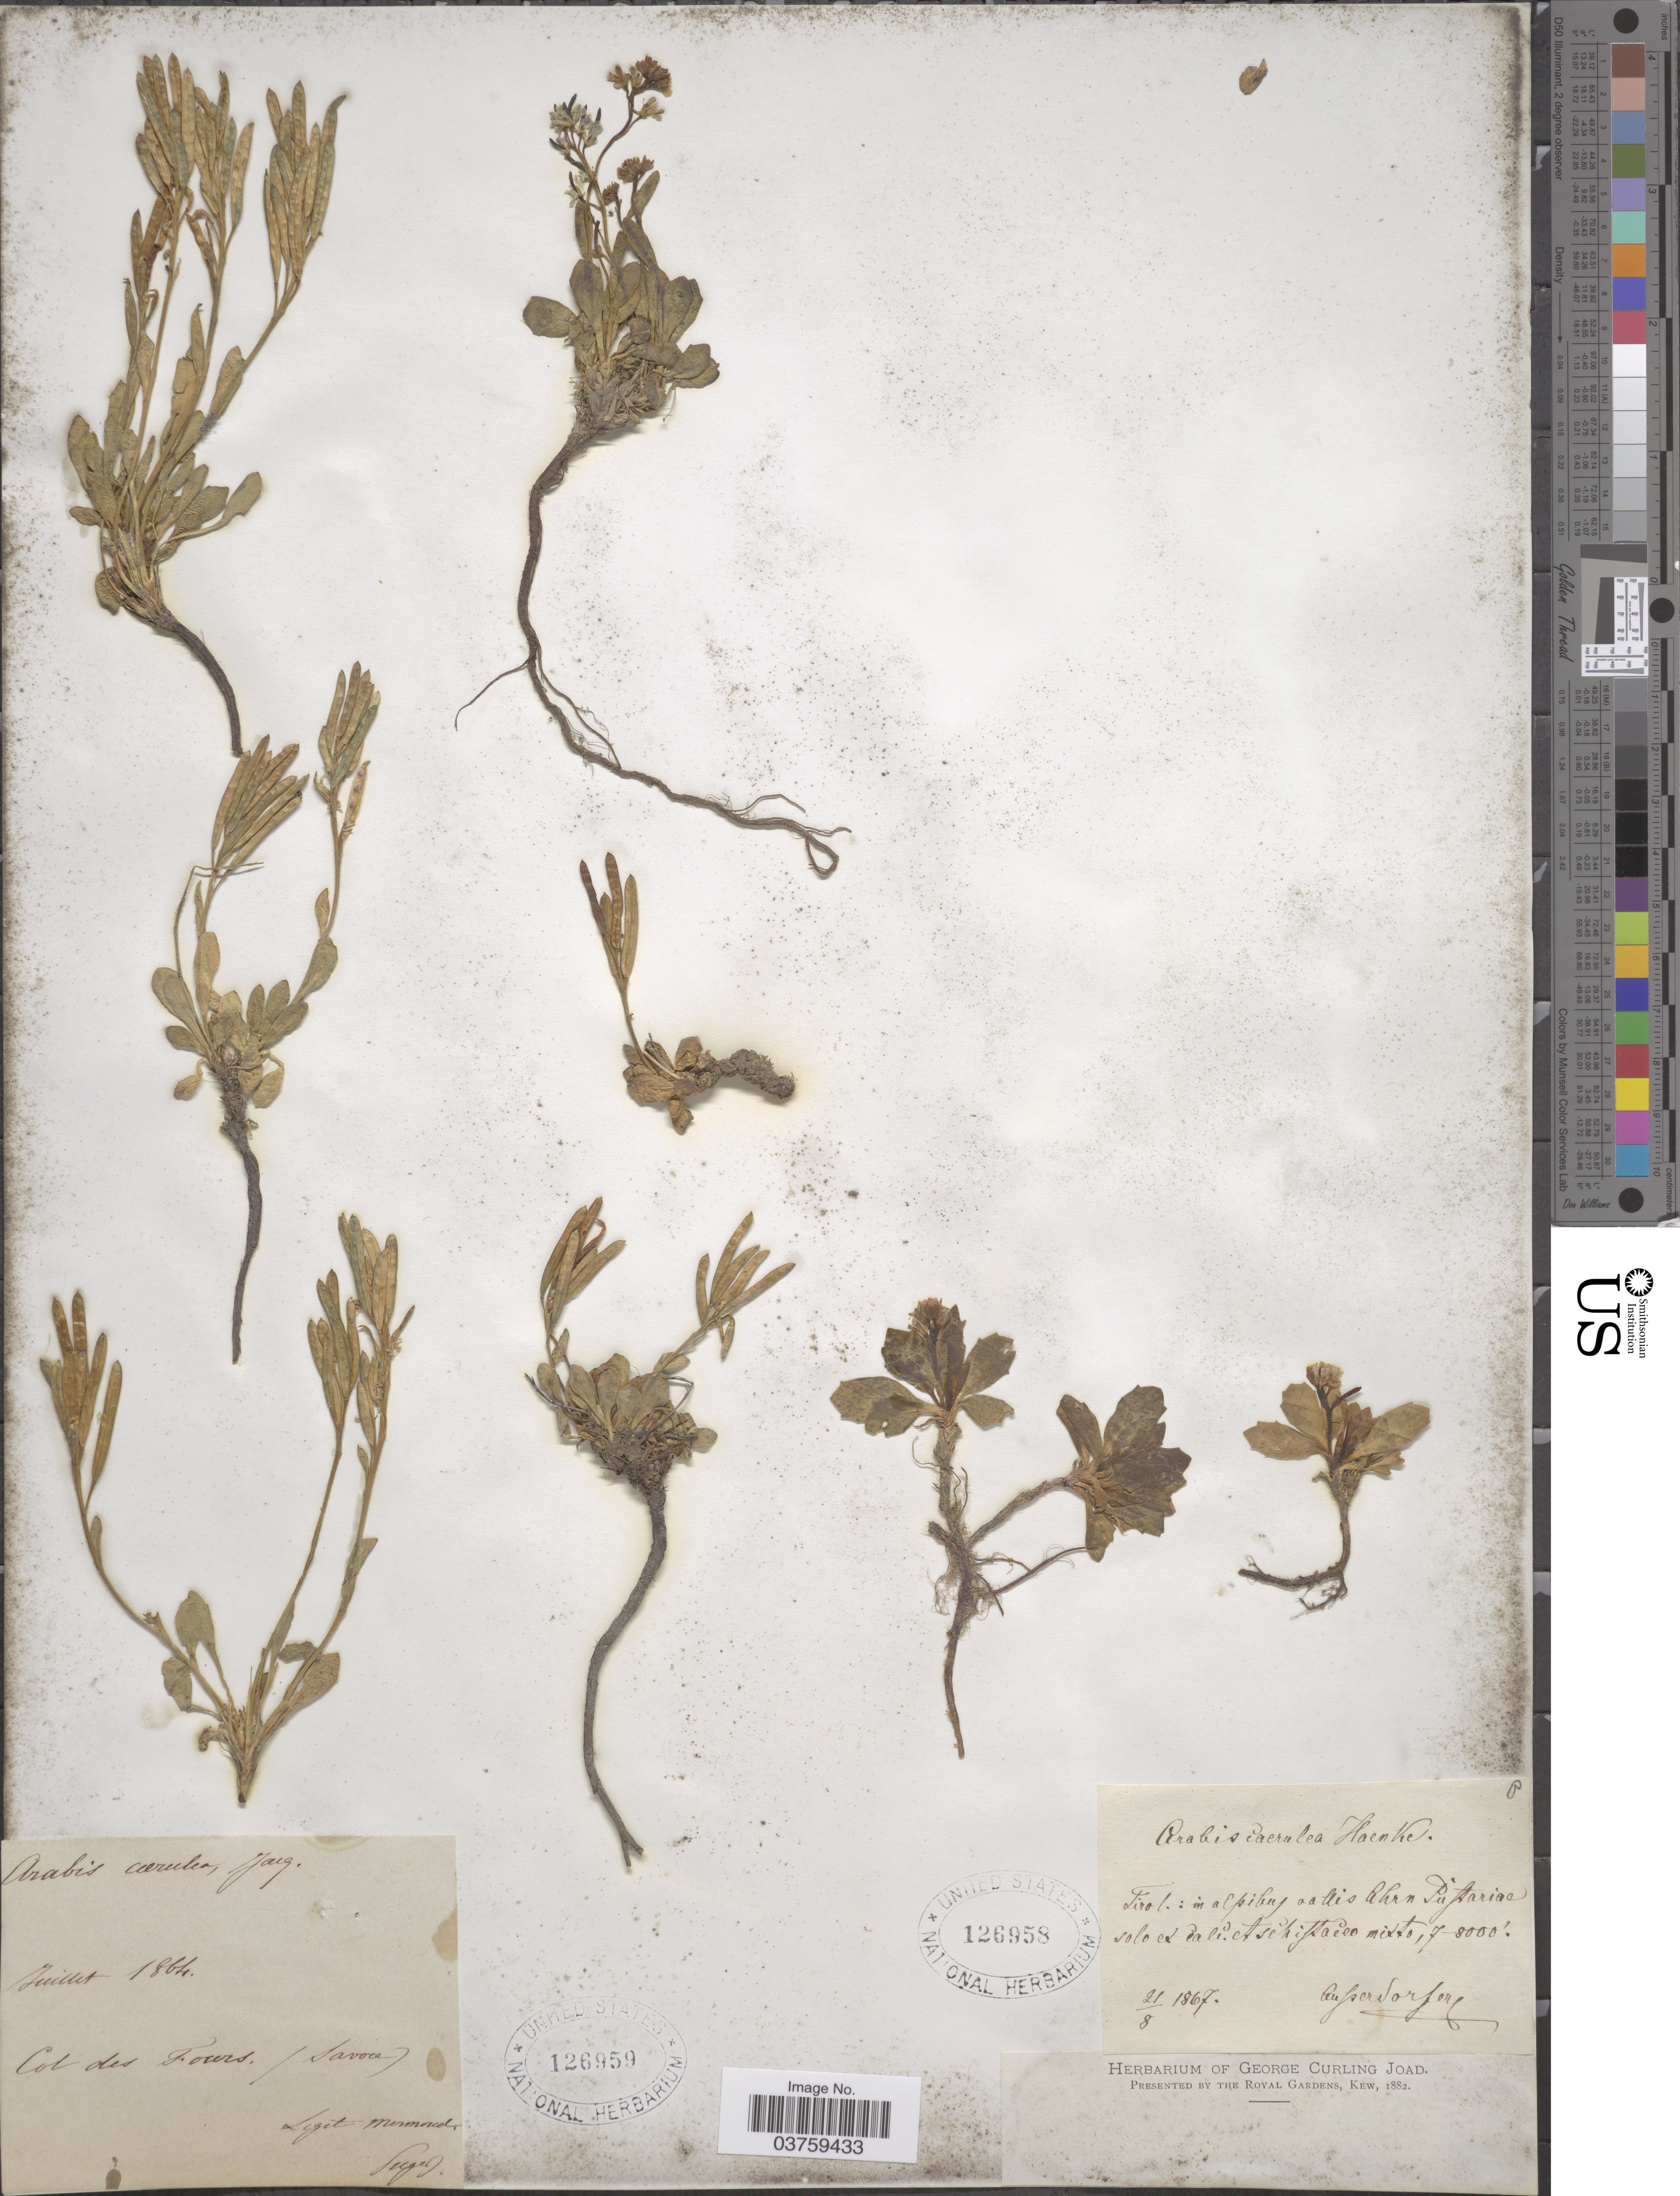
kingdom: Plantae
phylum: Tracheophyta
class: Magnoliopsida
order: Brassicales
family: Brassicaceae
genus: Arabis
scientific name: Arabis caerulea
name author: Haenke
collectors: Aufsersdorfer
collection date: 1867-08-21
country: Austria / Italy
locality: Tirol. : in alpibus vallis Ahrn Pustariae solo ex calc. et schistaceo mixto.*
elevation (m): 2134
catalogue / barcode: US 126958